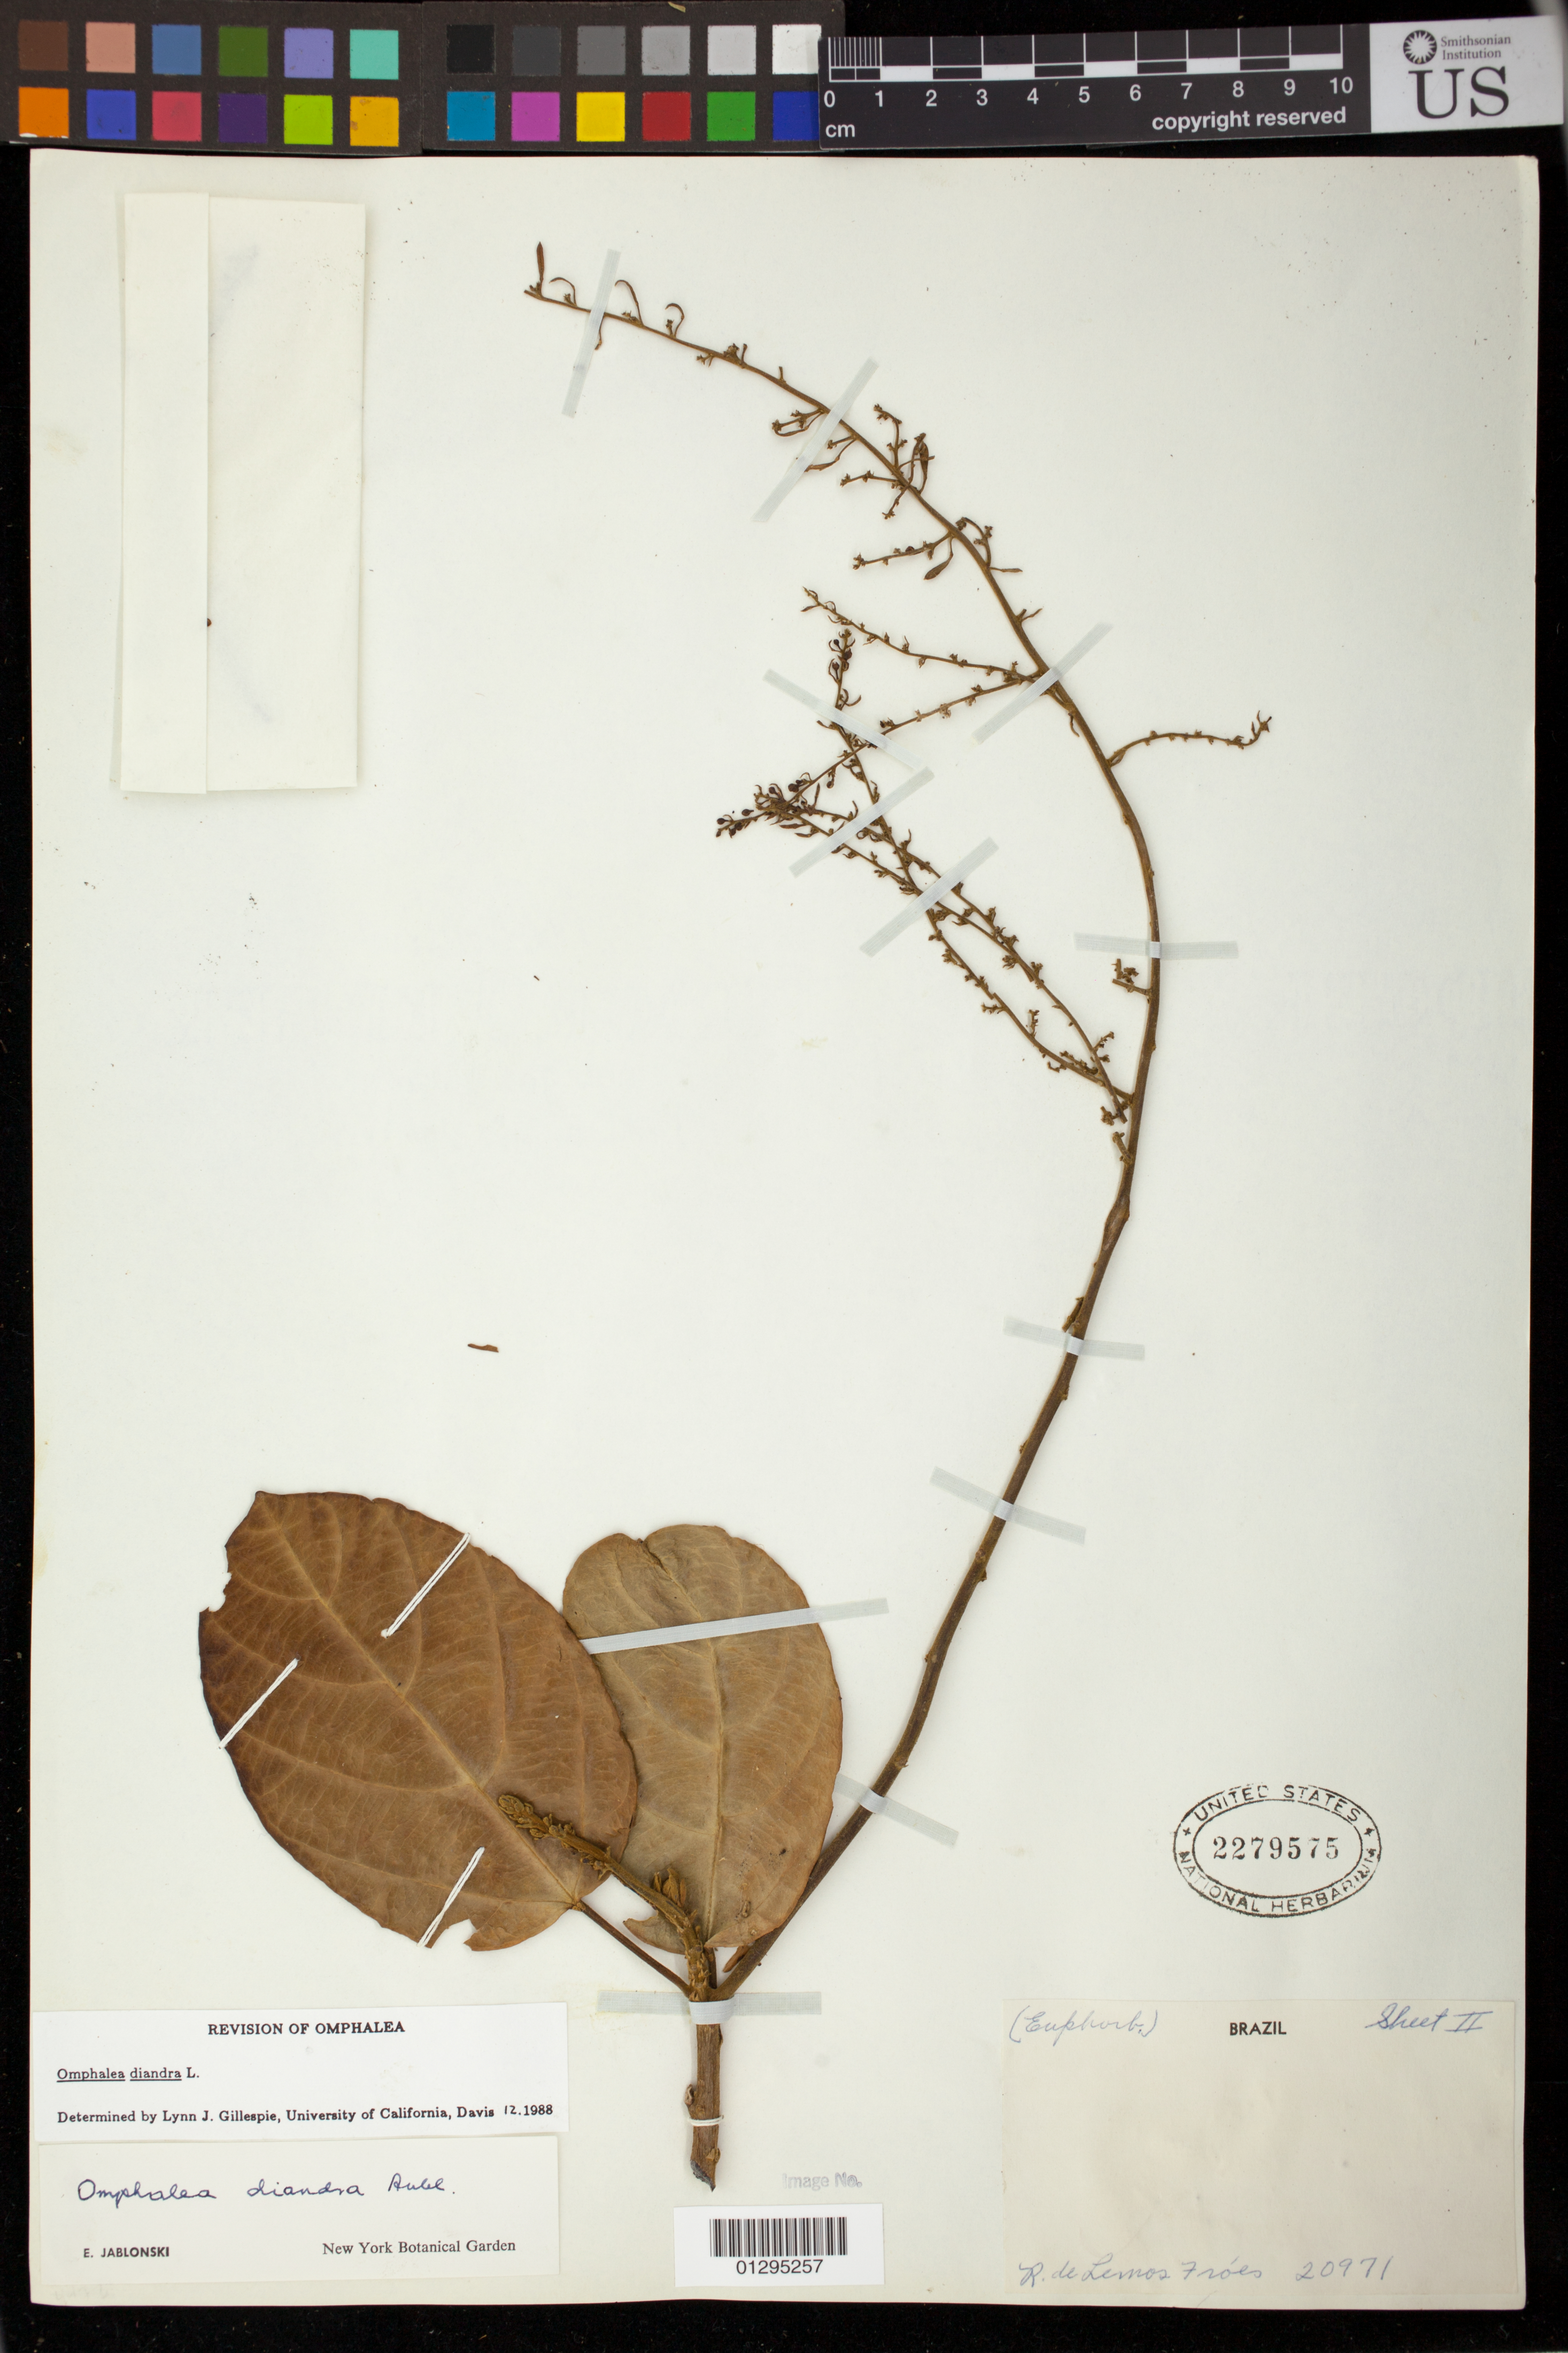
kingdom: Plantae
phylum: Tracheophyta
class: Magnoliopsida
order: Malpighiales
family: Euphorbiaceae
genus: Omphalea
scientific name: Omphalea diandra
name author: L.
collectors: R. L. Fróes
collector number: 20971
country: Brazil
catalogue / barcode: US 2279575